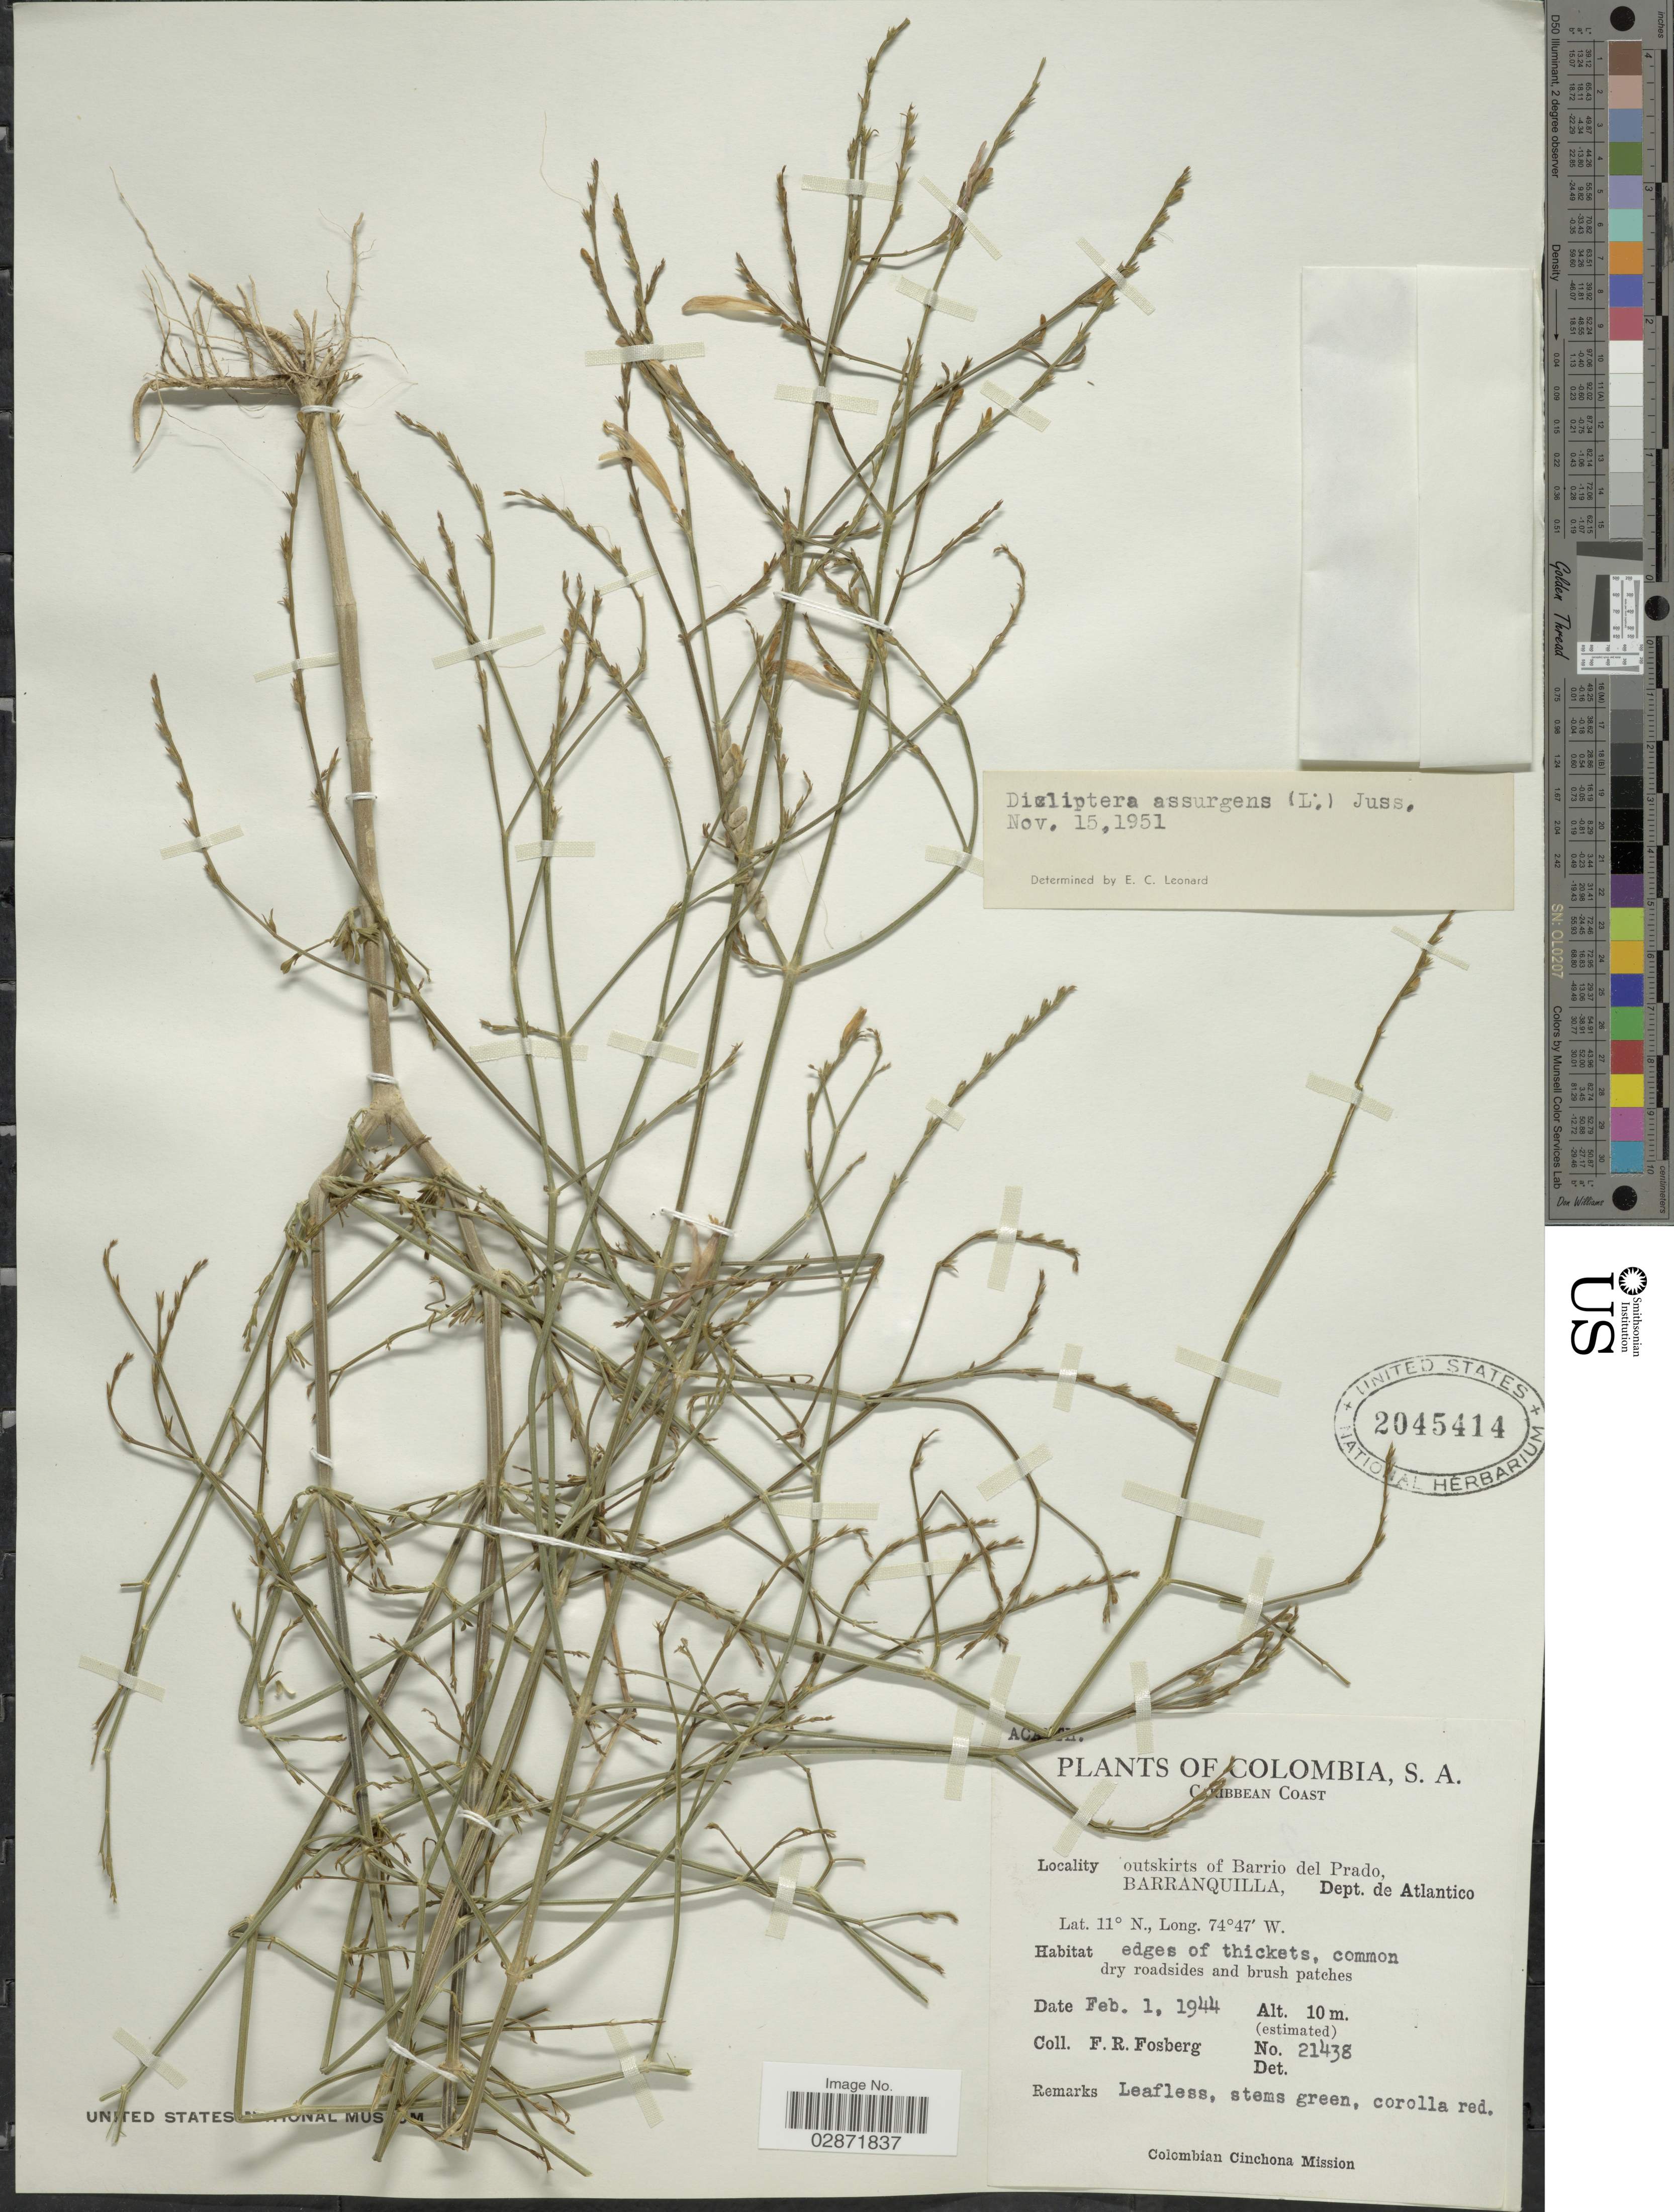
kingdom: Plantae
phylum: Tracheophyta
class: Magnoliopsida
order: Lamiales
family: Acanthaceae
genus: Dicliptera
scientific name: Dicliptera assurgens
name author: (L.) Juss.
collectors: F. R. Fosberg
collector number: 21438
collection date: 1944-02-01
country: Colombia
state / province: Atlántico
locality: Caribbean Coast, outskirts of Barrio del Prado, Barranquilla, Dept. de Atlantico.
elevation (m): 10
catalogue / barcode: US 2045414